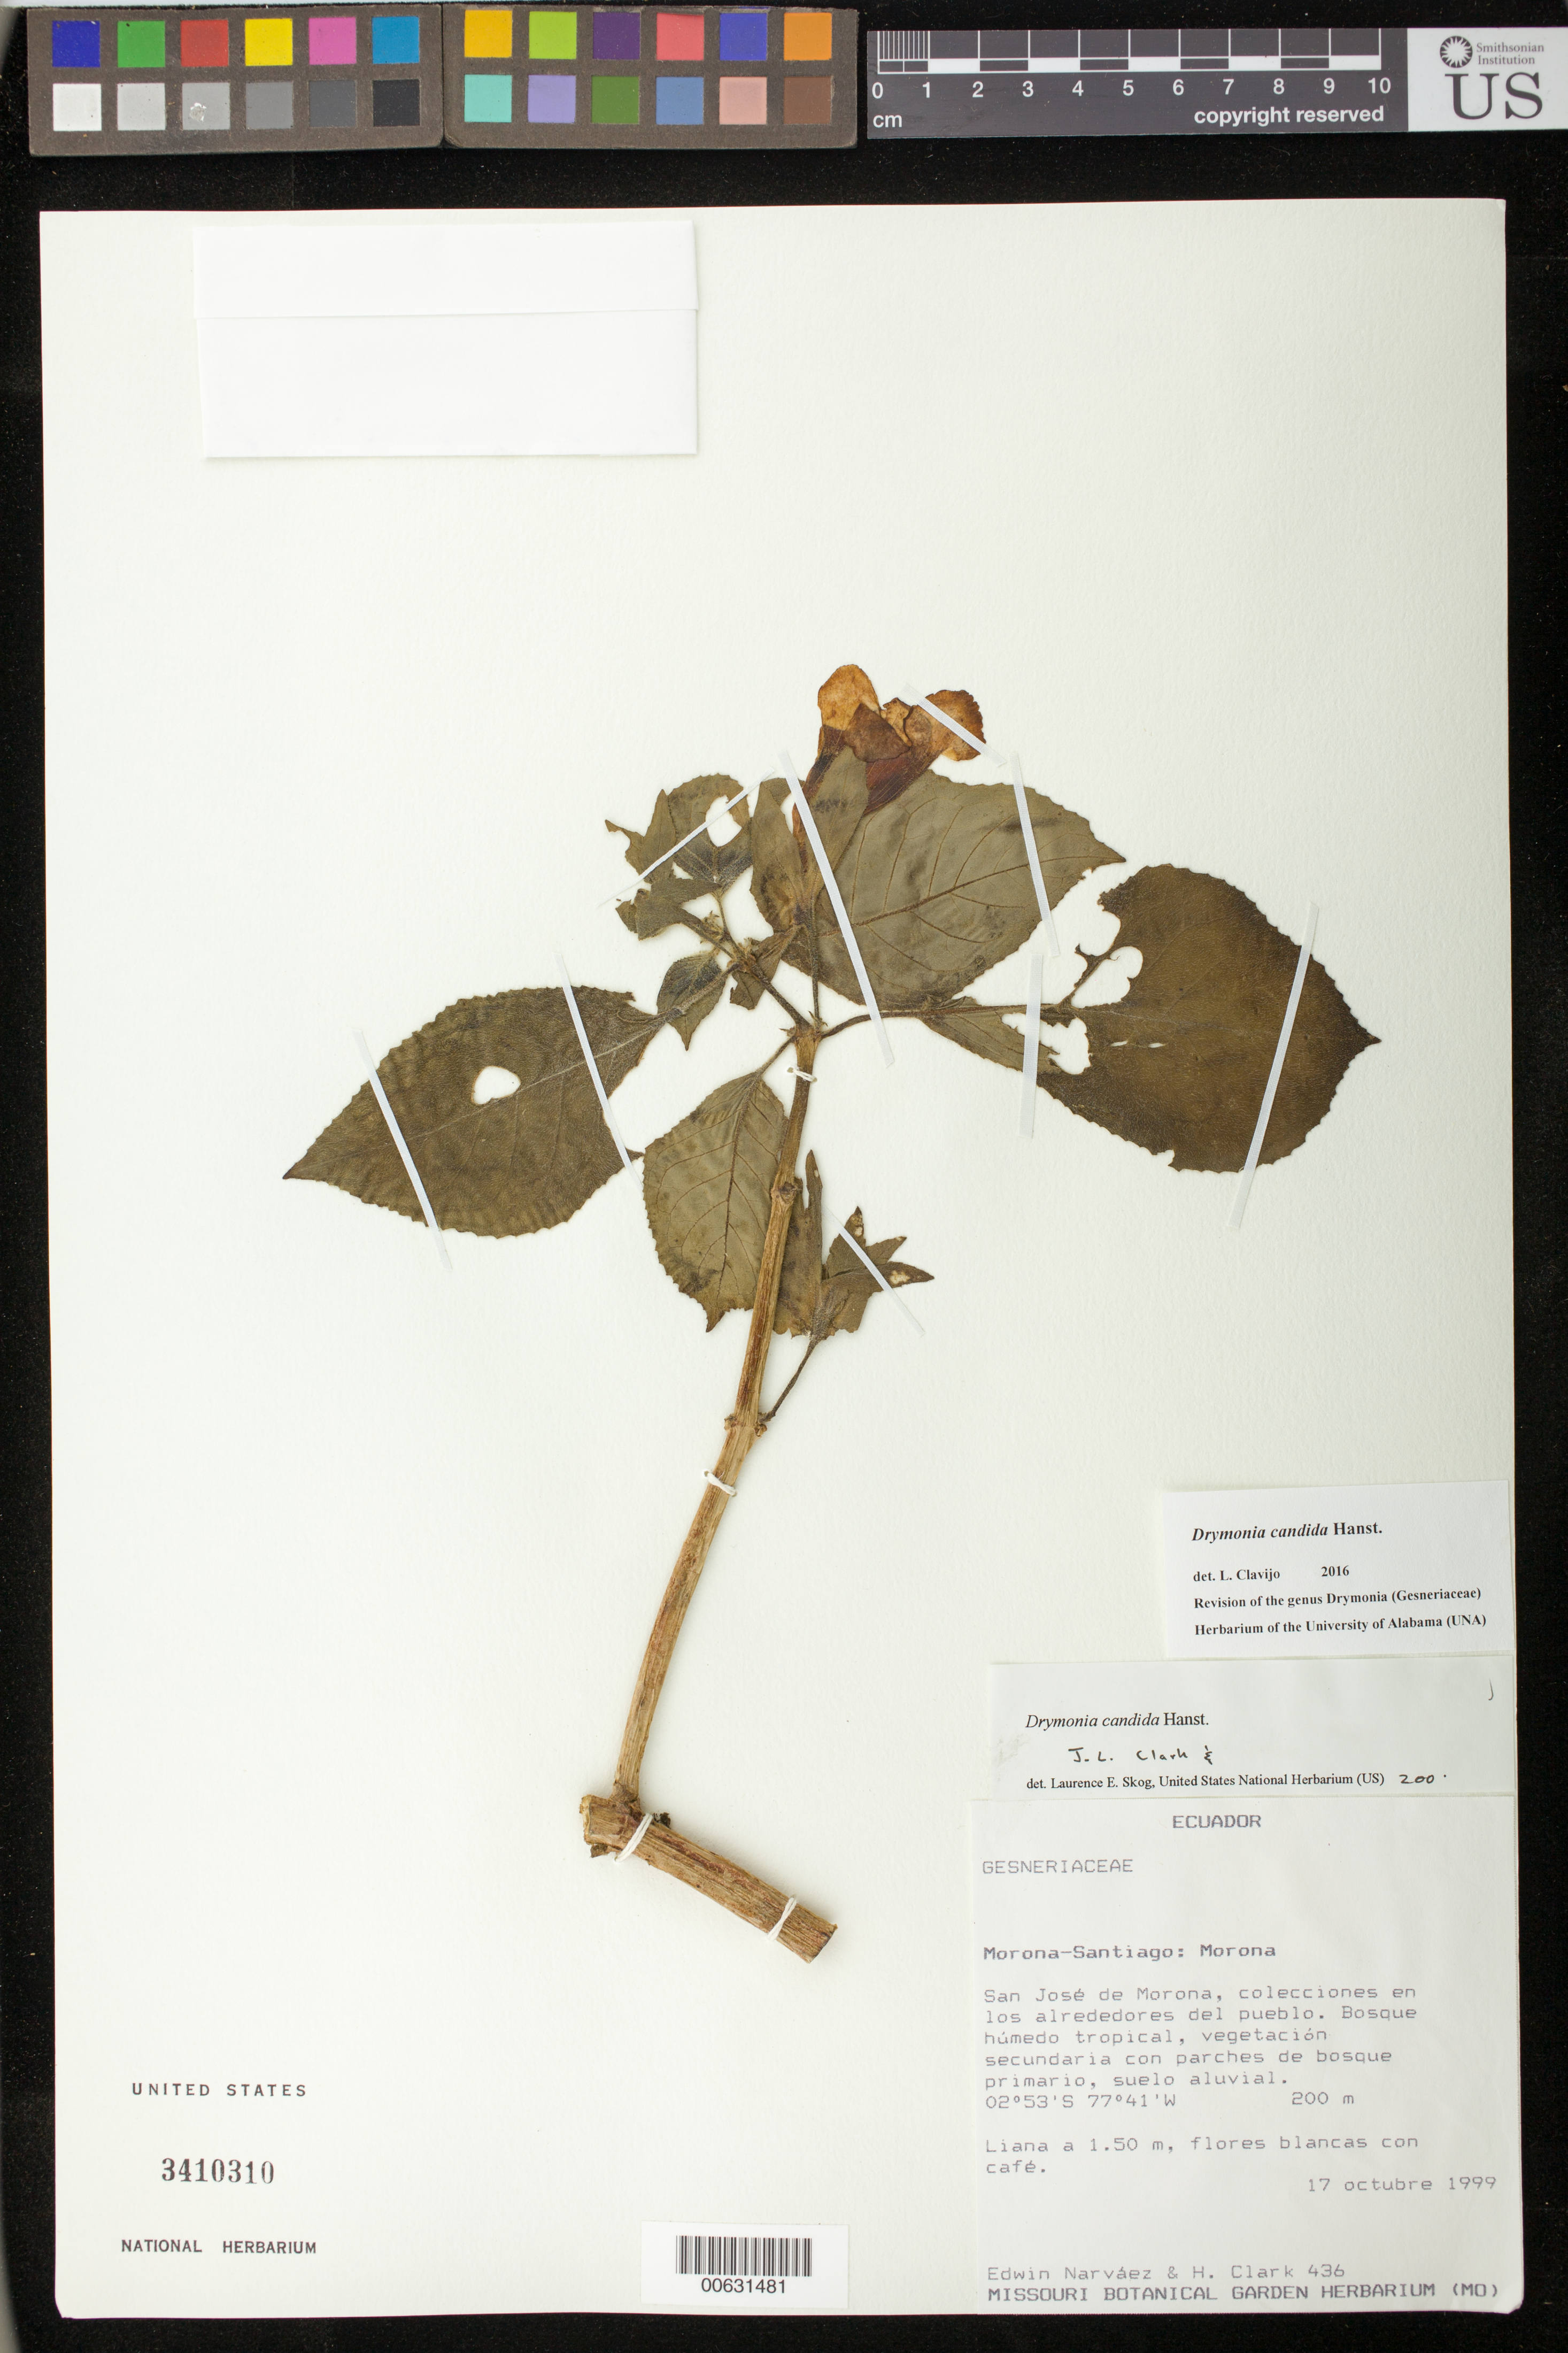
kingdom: Plantae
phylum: Tracheophyta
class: Magnoliopsida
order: Lamiales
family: Gesneriaceae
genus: Drymonia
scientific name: Drymonia candida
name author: Hanst.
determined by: Clark, J. L.; Skog, Laurence E.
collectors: E. Narváez & H. Clark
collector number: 436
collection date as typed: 17 Oct 1999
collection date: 1999-10-17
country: Ecuador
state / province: Morona-Santiago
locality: Morona; San José de Morona, colecciones en los alrededores del pueblo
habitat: Bosque húmedo tropical, vegetación secundaria con parches de bosque primario, suelo aluvial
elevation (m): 200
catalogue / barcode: US 3410310